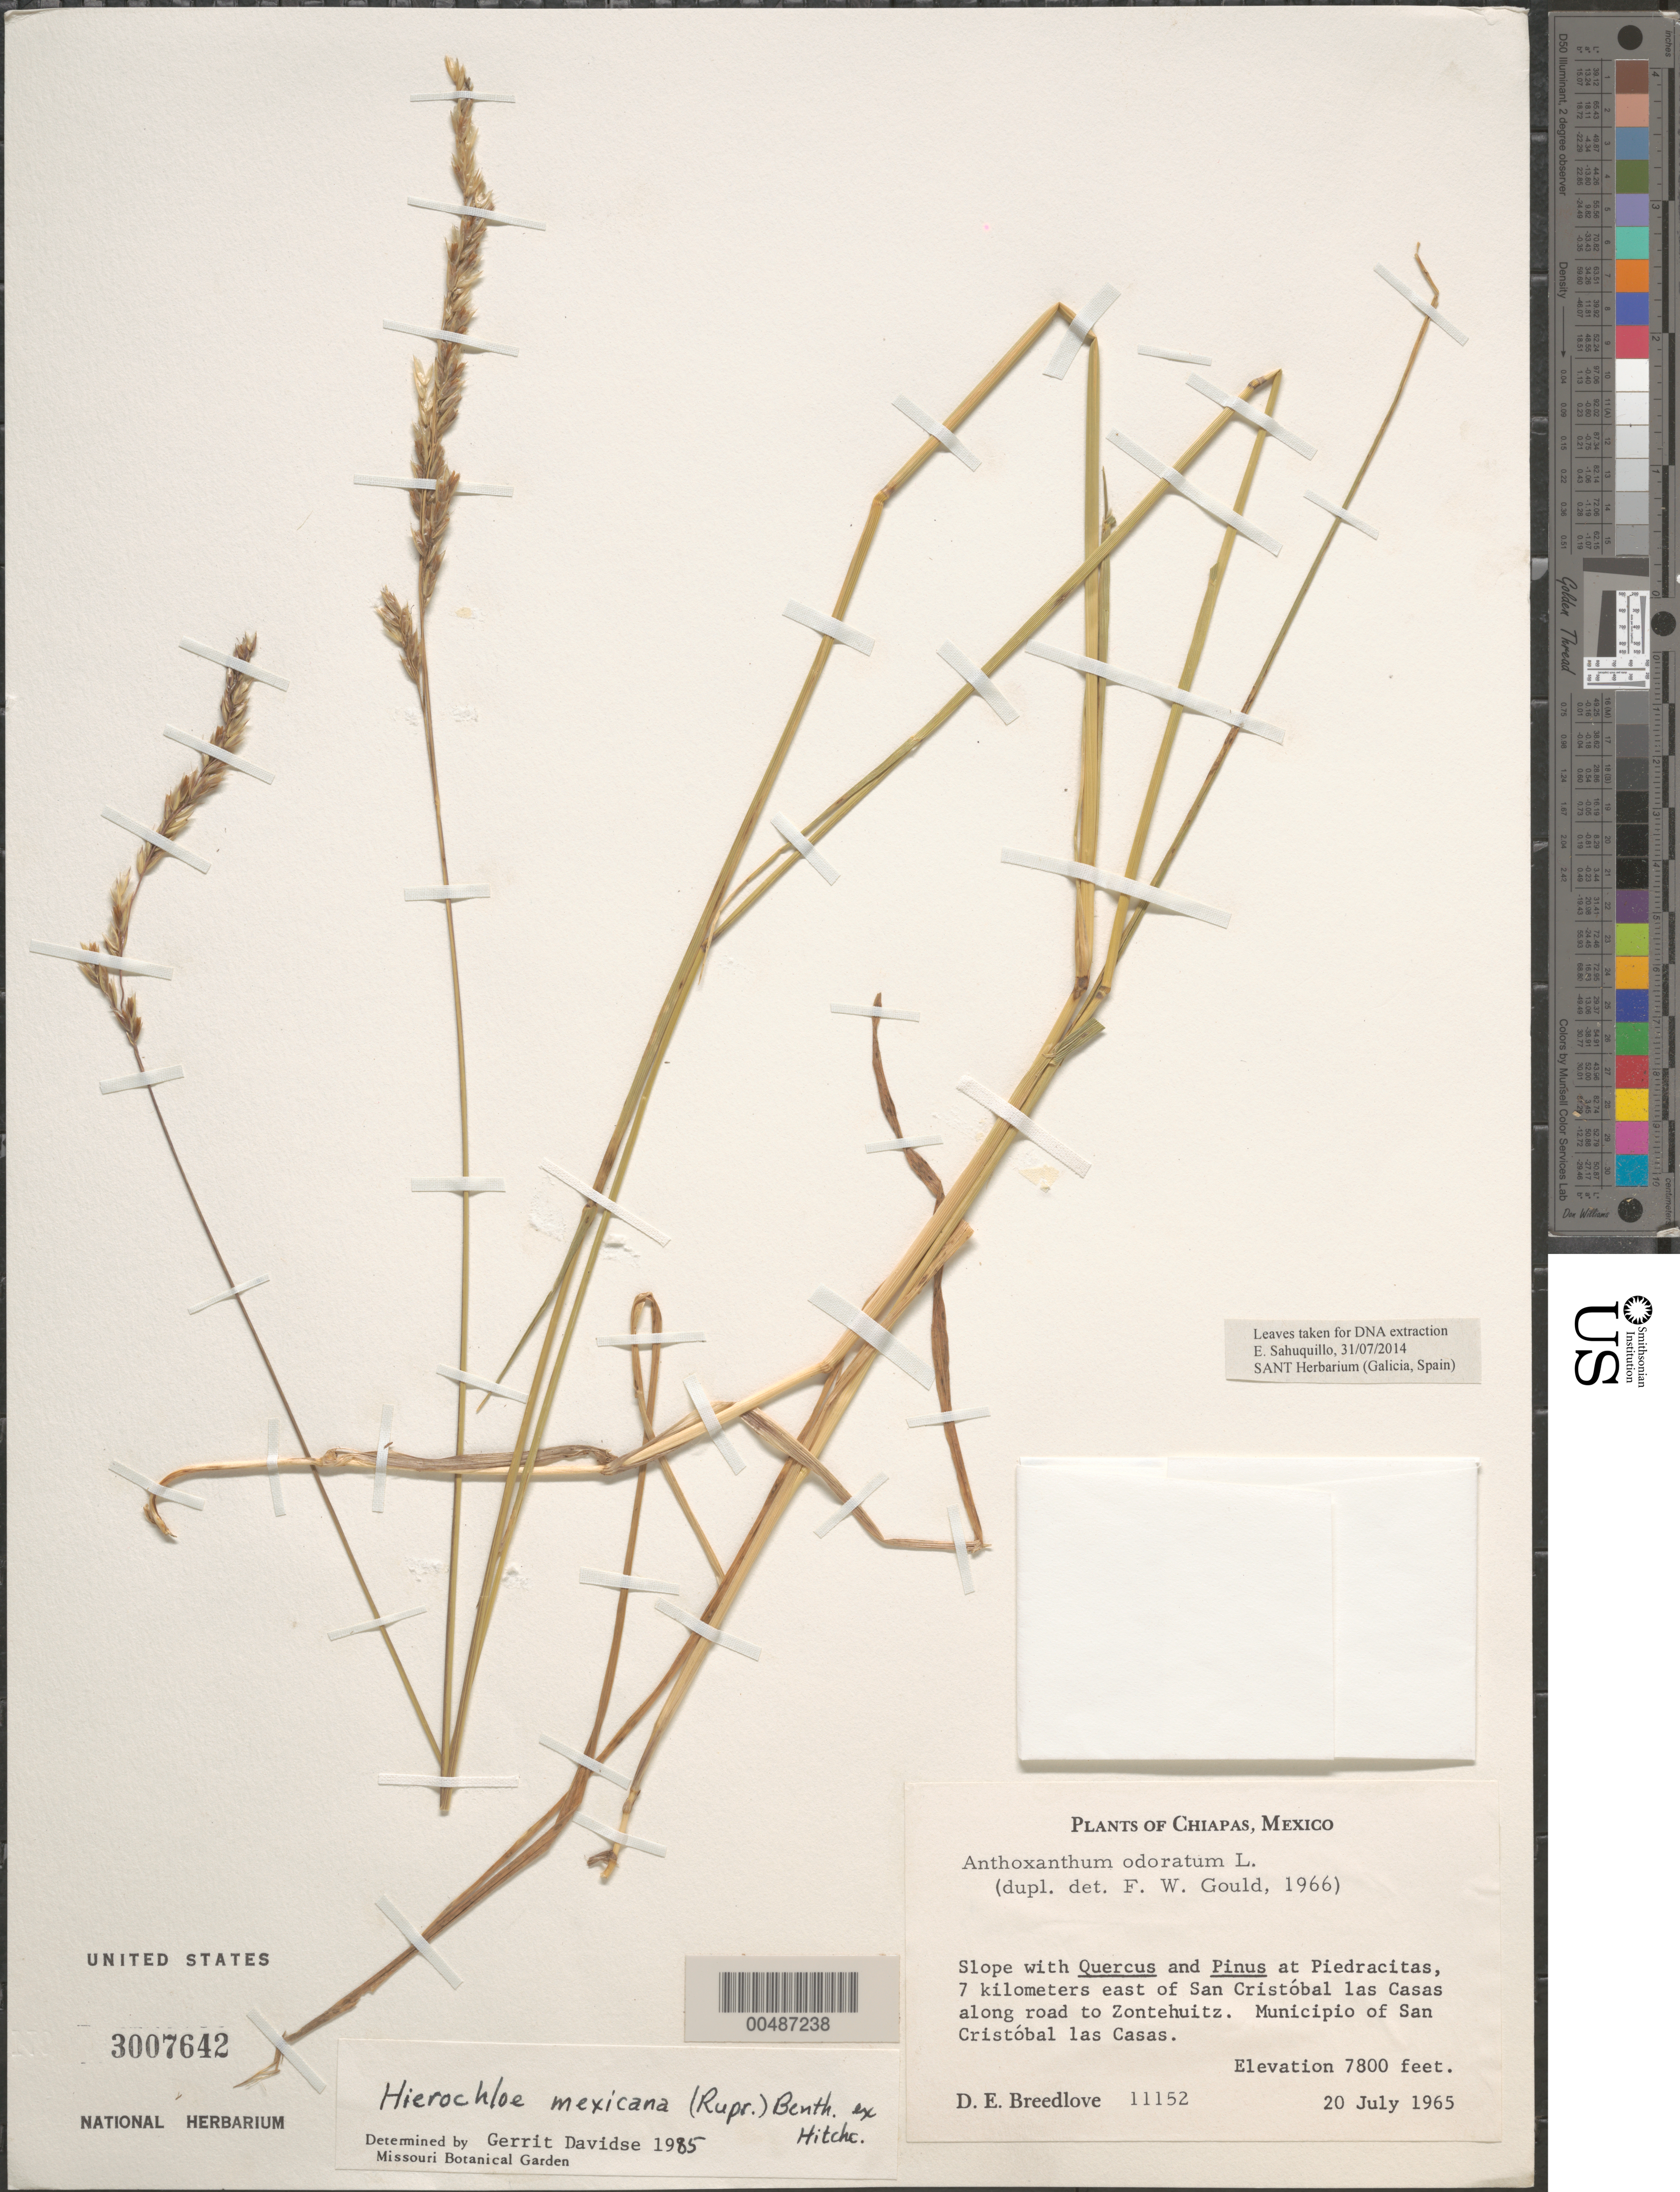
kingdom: Plantae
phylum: Tracheophyta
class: Liliopsida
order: Poales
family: Poaceae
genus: Hierochloe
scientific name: Hierochloe mexicana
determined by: Davidse, Gerrit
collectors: D. E. Breedlove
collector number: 11152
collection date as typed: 20 Jul 1965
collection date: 1965-07-20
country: Mexico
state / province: Chiapas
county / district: San Cristóbal de Las Casas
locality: At Piedracitas, 7 km E of San Cristóbal las Casas along rd to Zontehuitz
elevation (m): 2377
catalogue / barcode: US 3007642